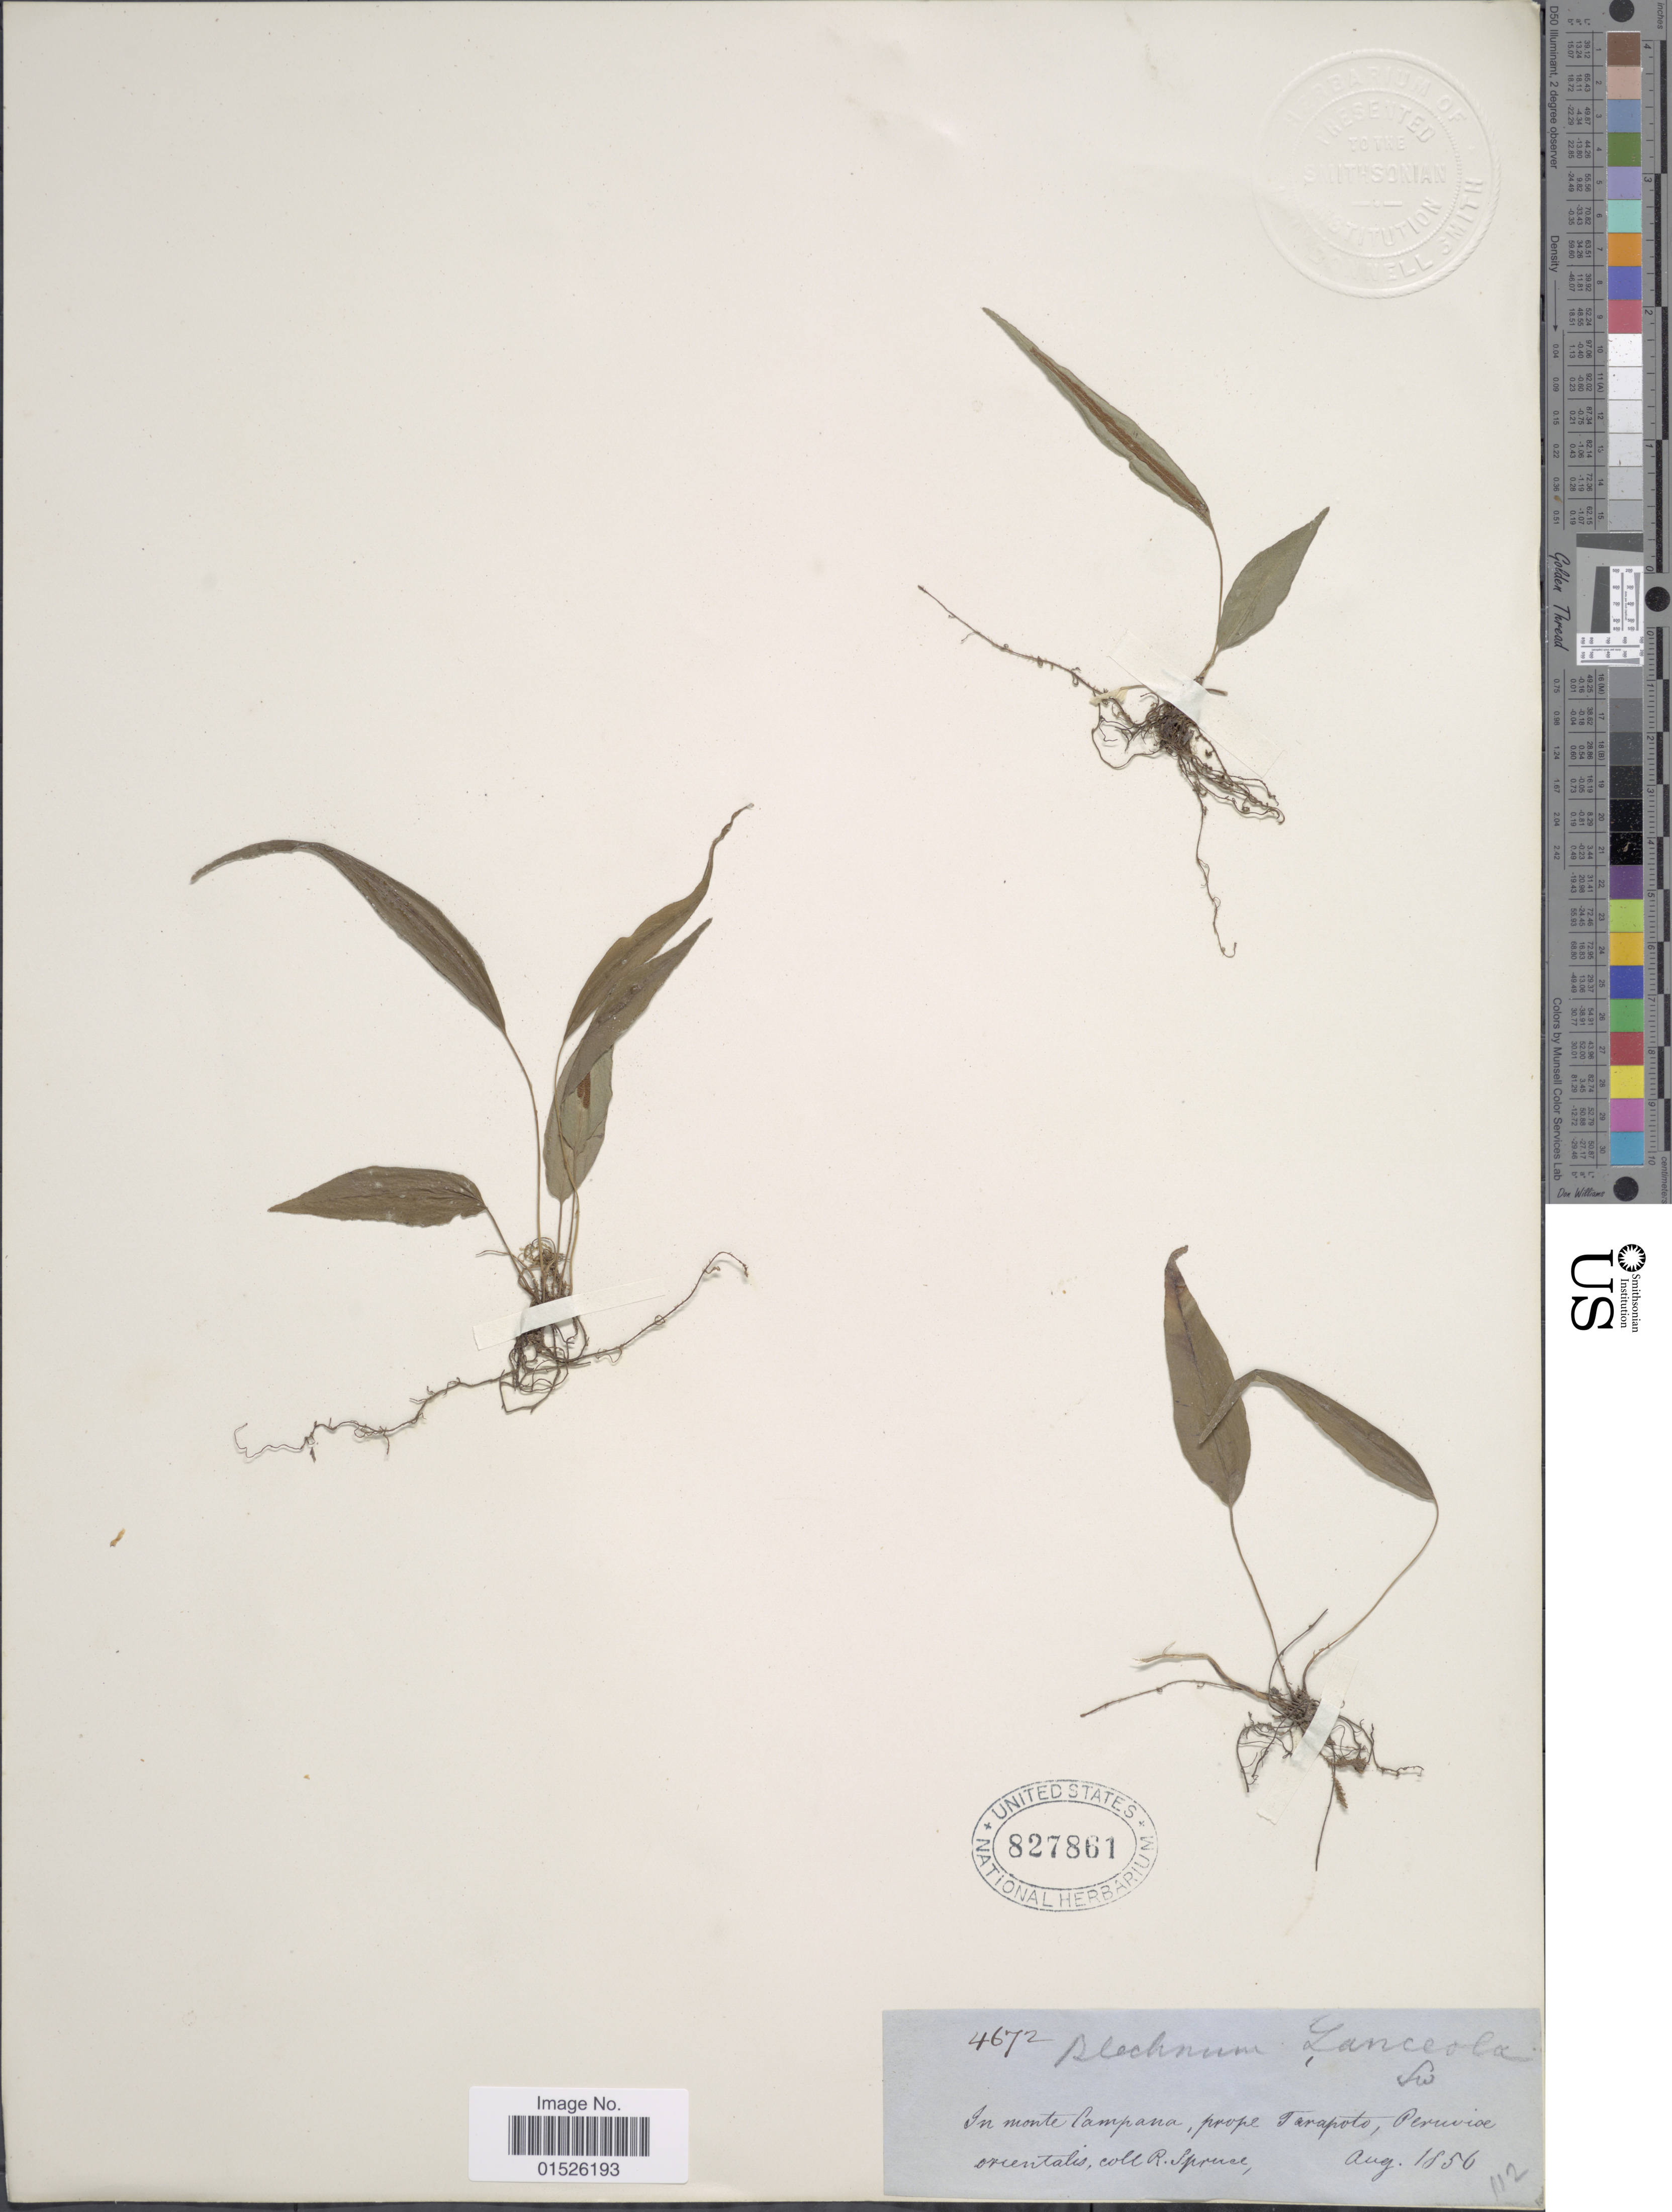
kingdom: Plantae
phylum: Tracheophyta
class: Polypodiopsida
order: Polypodiales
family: Blechnaceae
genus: Blechnum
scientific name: Blechnum lanceola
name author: Sw.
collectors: R. Spruce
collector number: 4672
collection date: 1856-08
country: Peru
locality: In monte Campana, prope Tarapoto, Peruvioe orientalis.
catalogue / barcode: US 827861